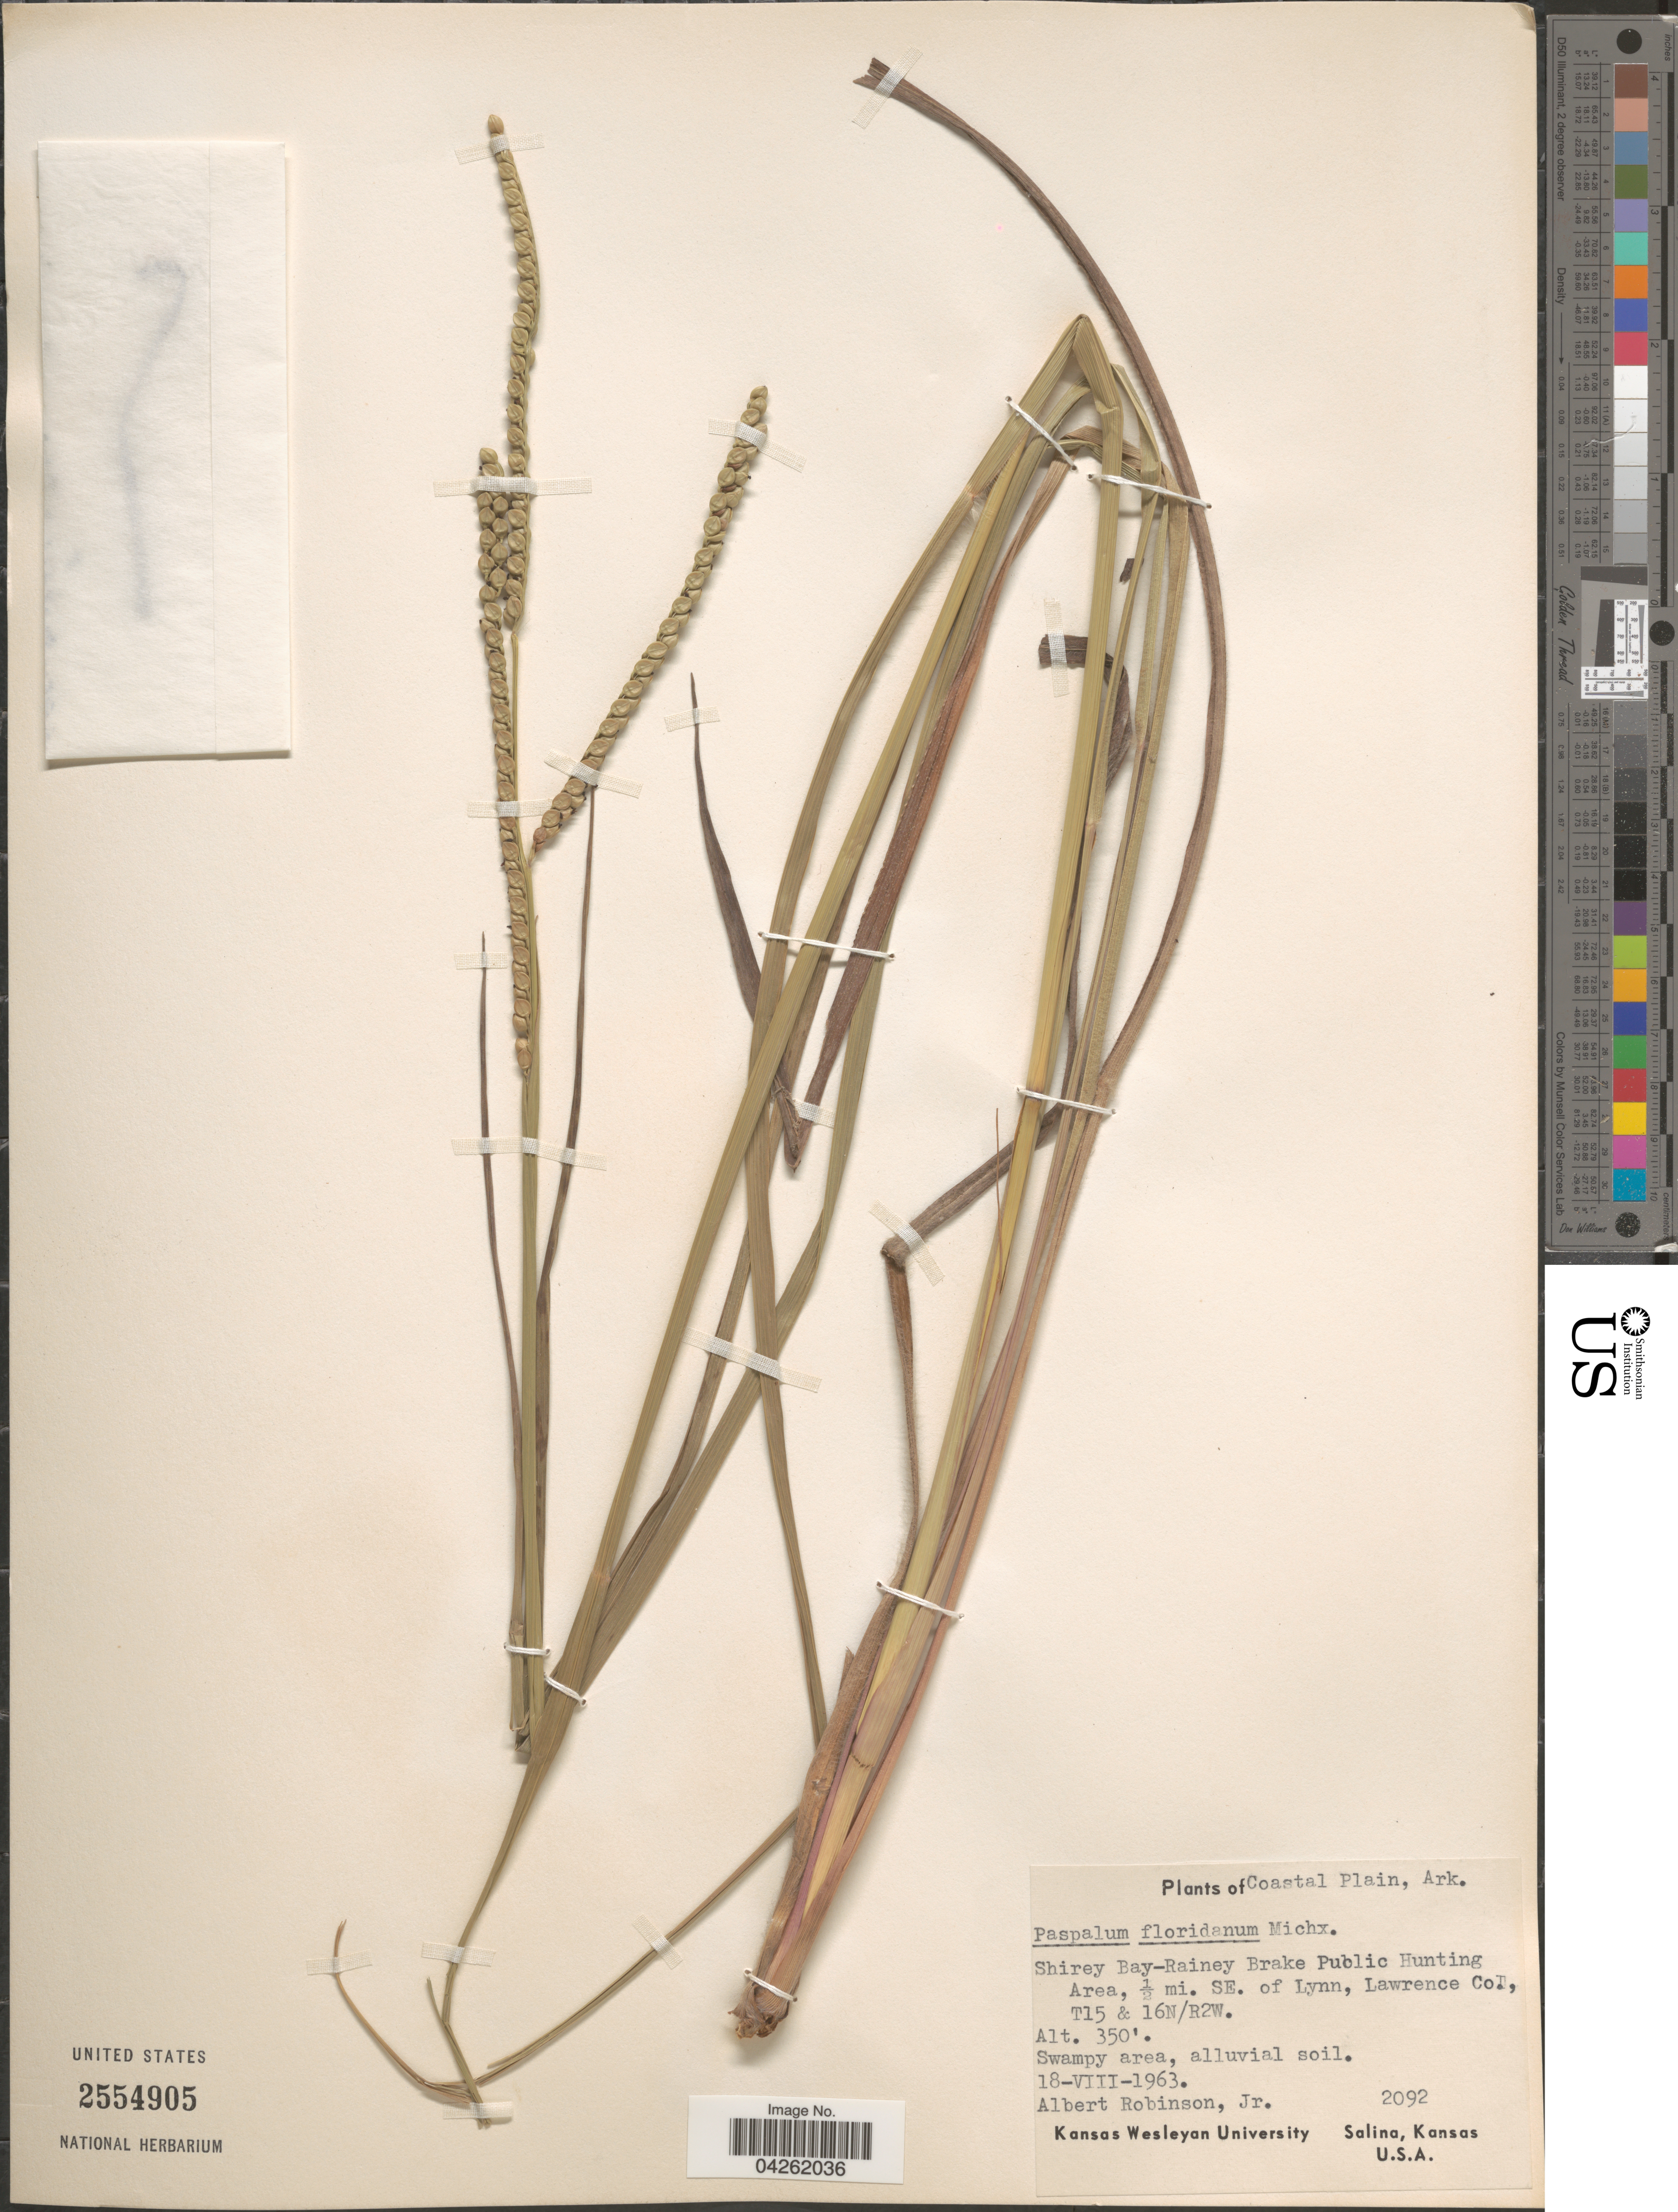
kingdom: Plantae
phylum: Tracheophyta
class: Liliopsida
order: Poales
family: Poaceae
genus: Paspalum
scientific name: Paspalum floridanum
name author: Michx.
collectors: A. Robinson Jr.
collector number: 2092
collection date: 1963-08-18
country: United States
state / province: Arkansas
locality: Coastal Plain. Shirey Bay-Rainey Brake Public Hunting Area, ½ mi. SE. of Lynn, Lawrence Co., T15 & 16N/R2W.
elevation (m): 107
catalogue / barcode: US 2554905